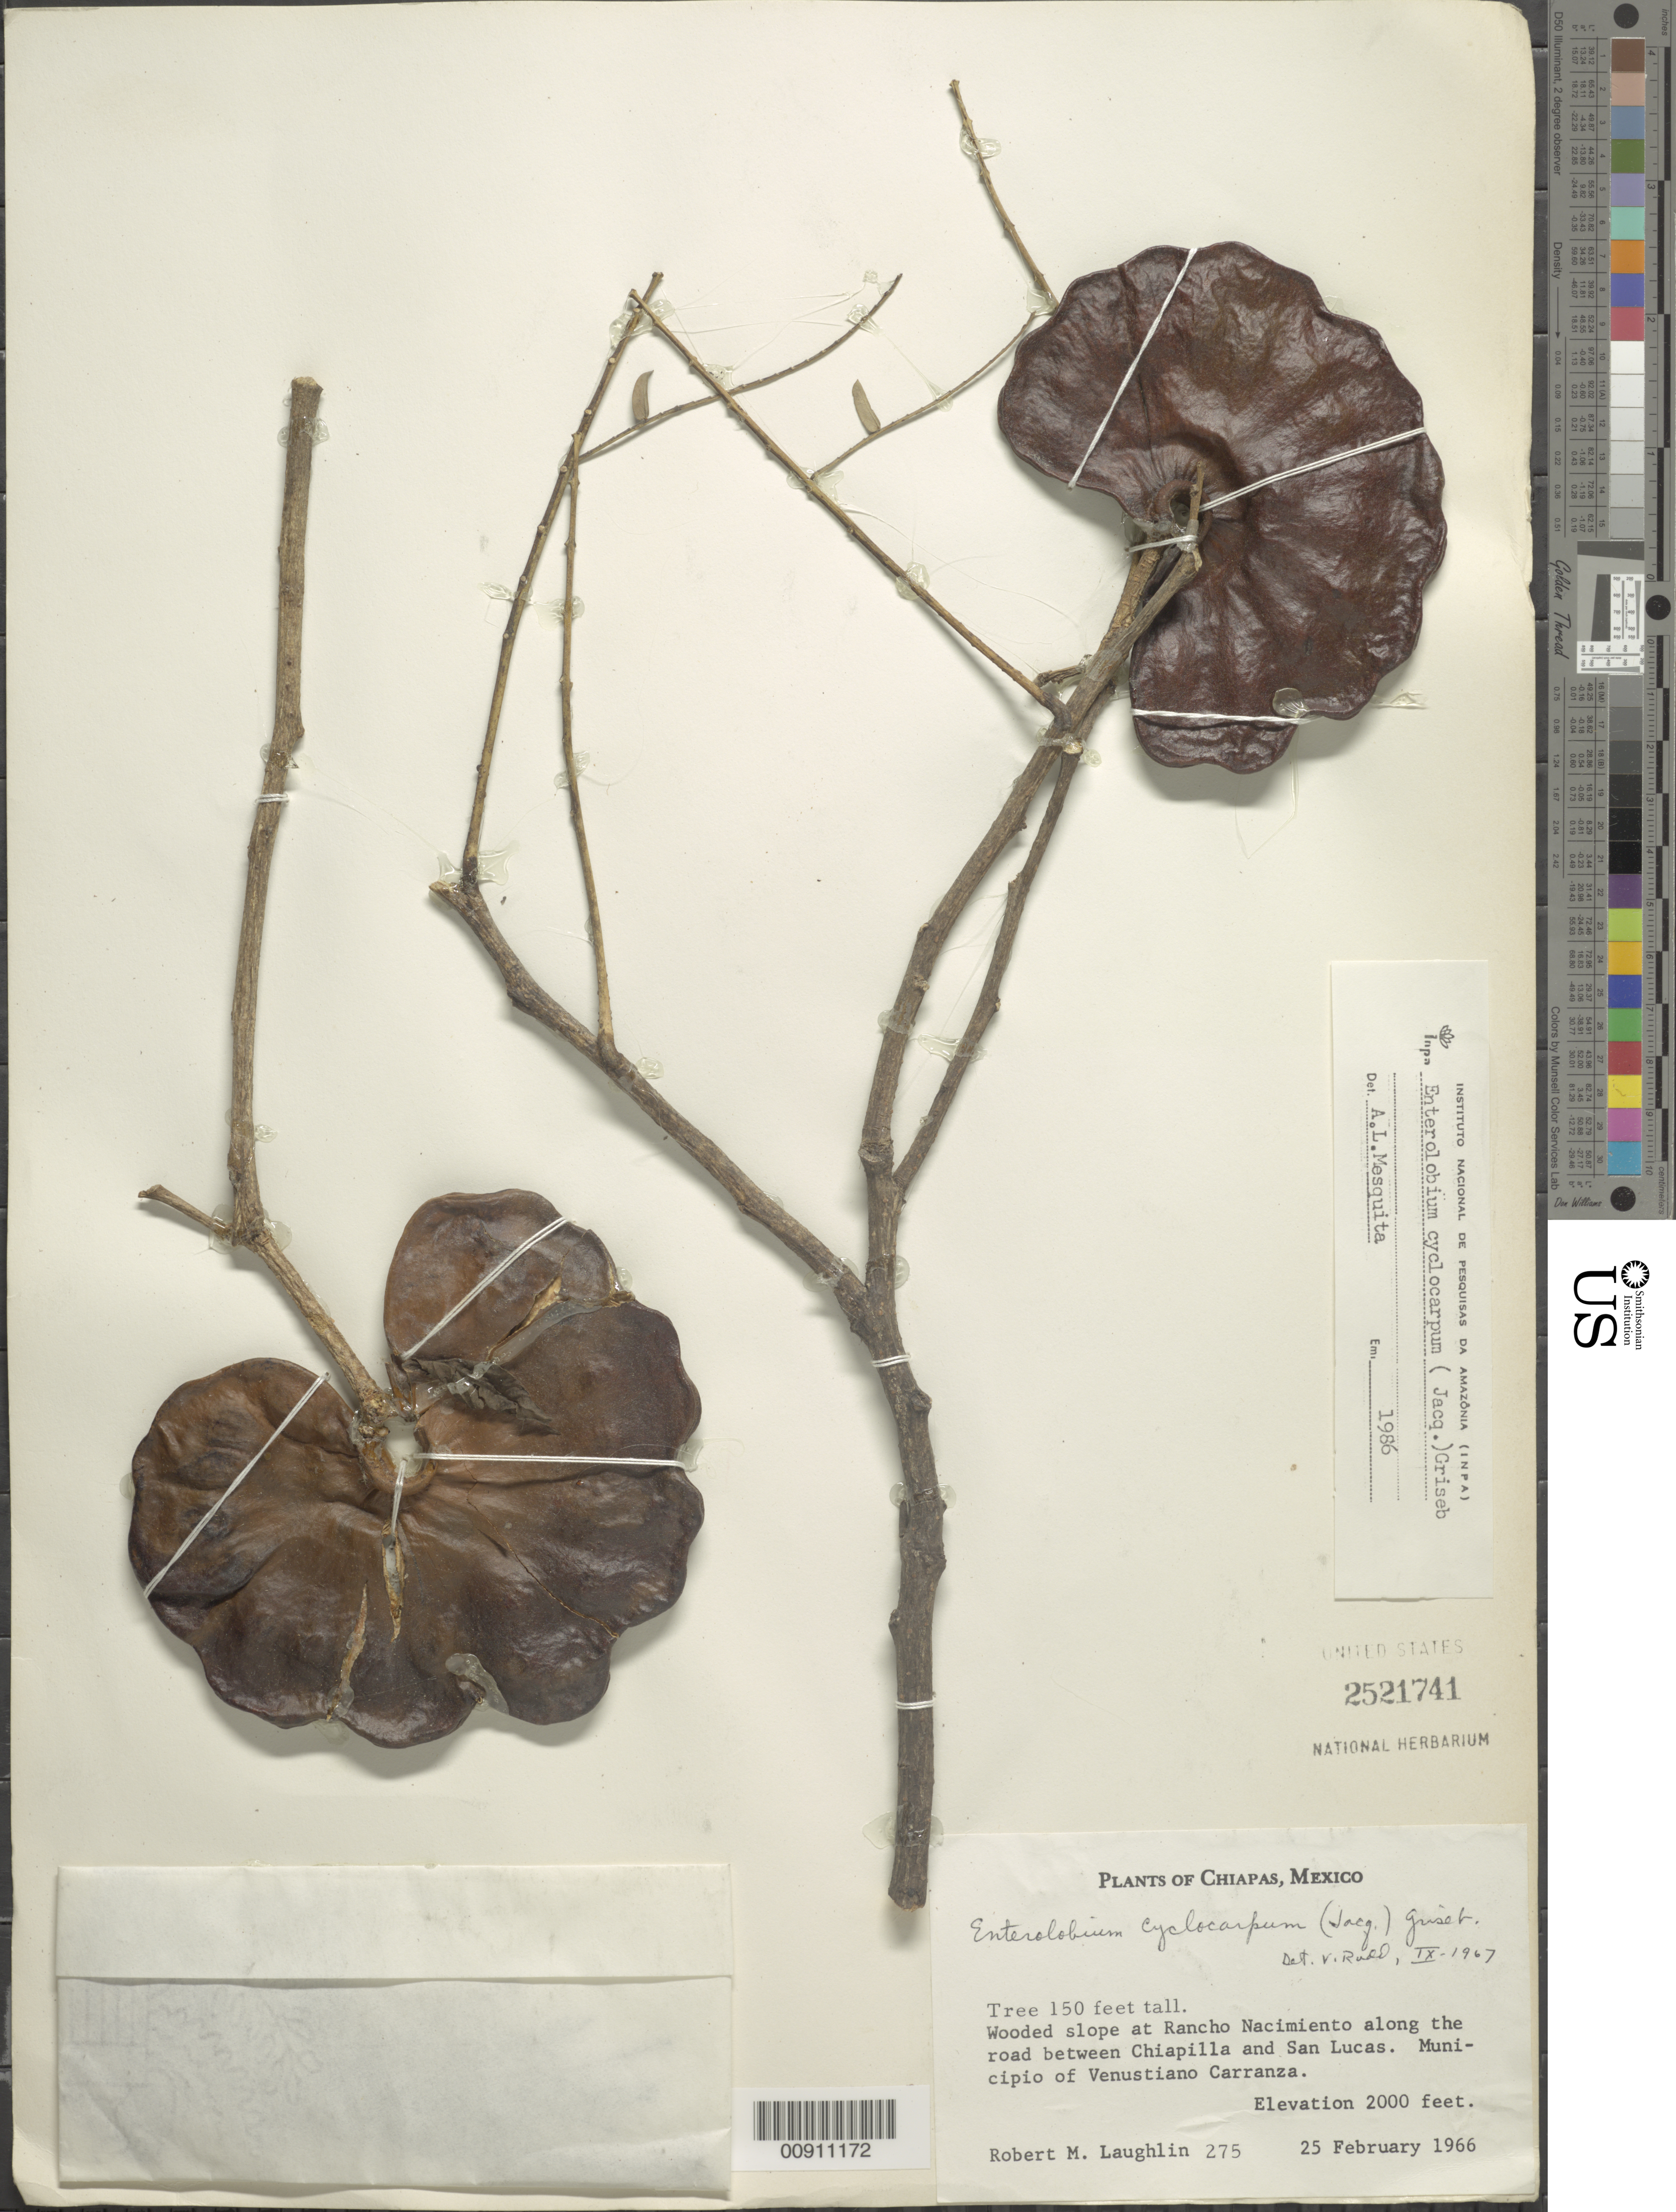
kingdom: Plantae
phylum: Tracheophyta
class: Magnoliopsida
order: Fabales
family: Fabaceae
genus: Enterolobium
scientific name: Enterolobium cyclocarpum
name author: (Jacq.) Griseb.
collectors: R. M. Laughlin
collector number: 275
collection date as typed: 25 Feb 1966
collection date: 1966-02-25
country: Mexico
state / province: Chiapas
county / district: Venustiano Carranza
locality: Rancho Nacimiento along the road between Chiapilla and San Lucas. Municipio of Venustiano Carranza, Chiapas.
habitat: Wooded slope.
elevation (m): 610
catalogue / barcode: US 2521741